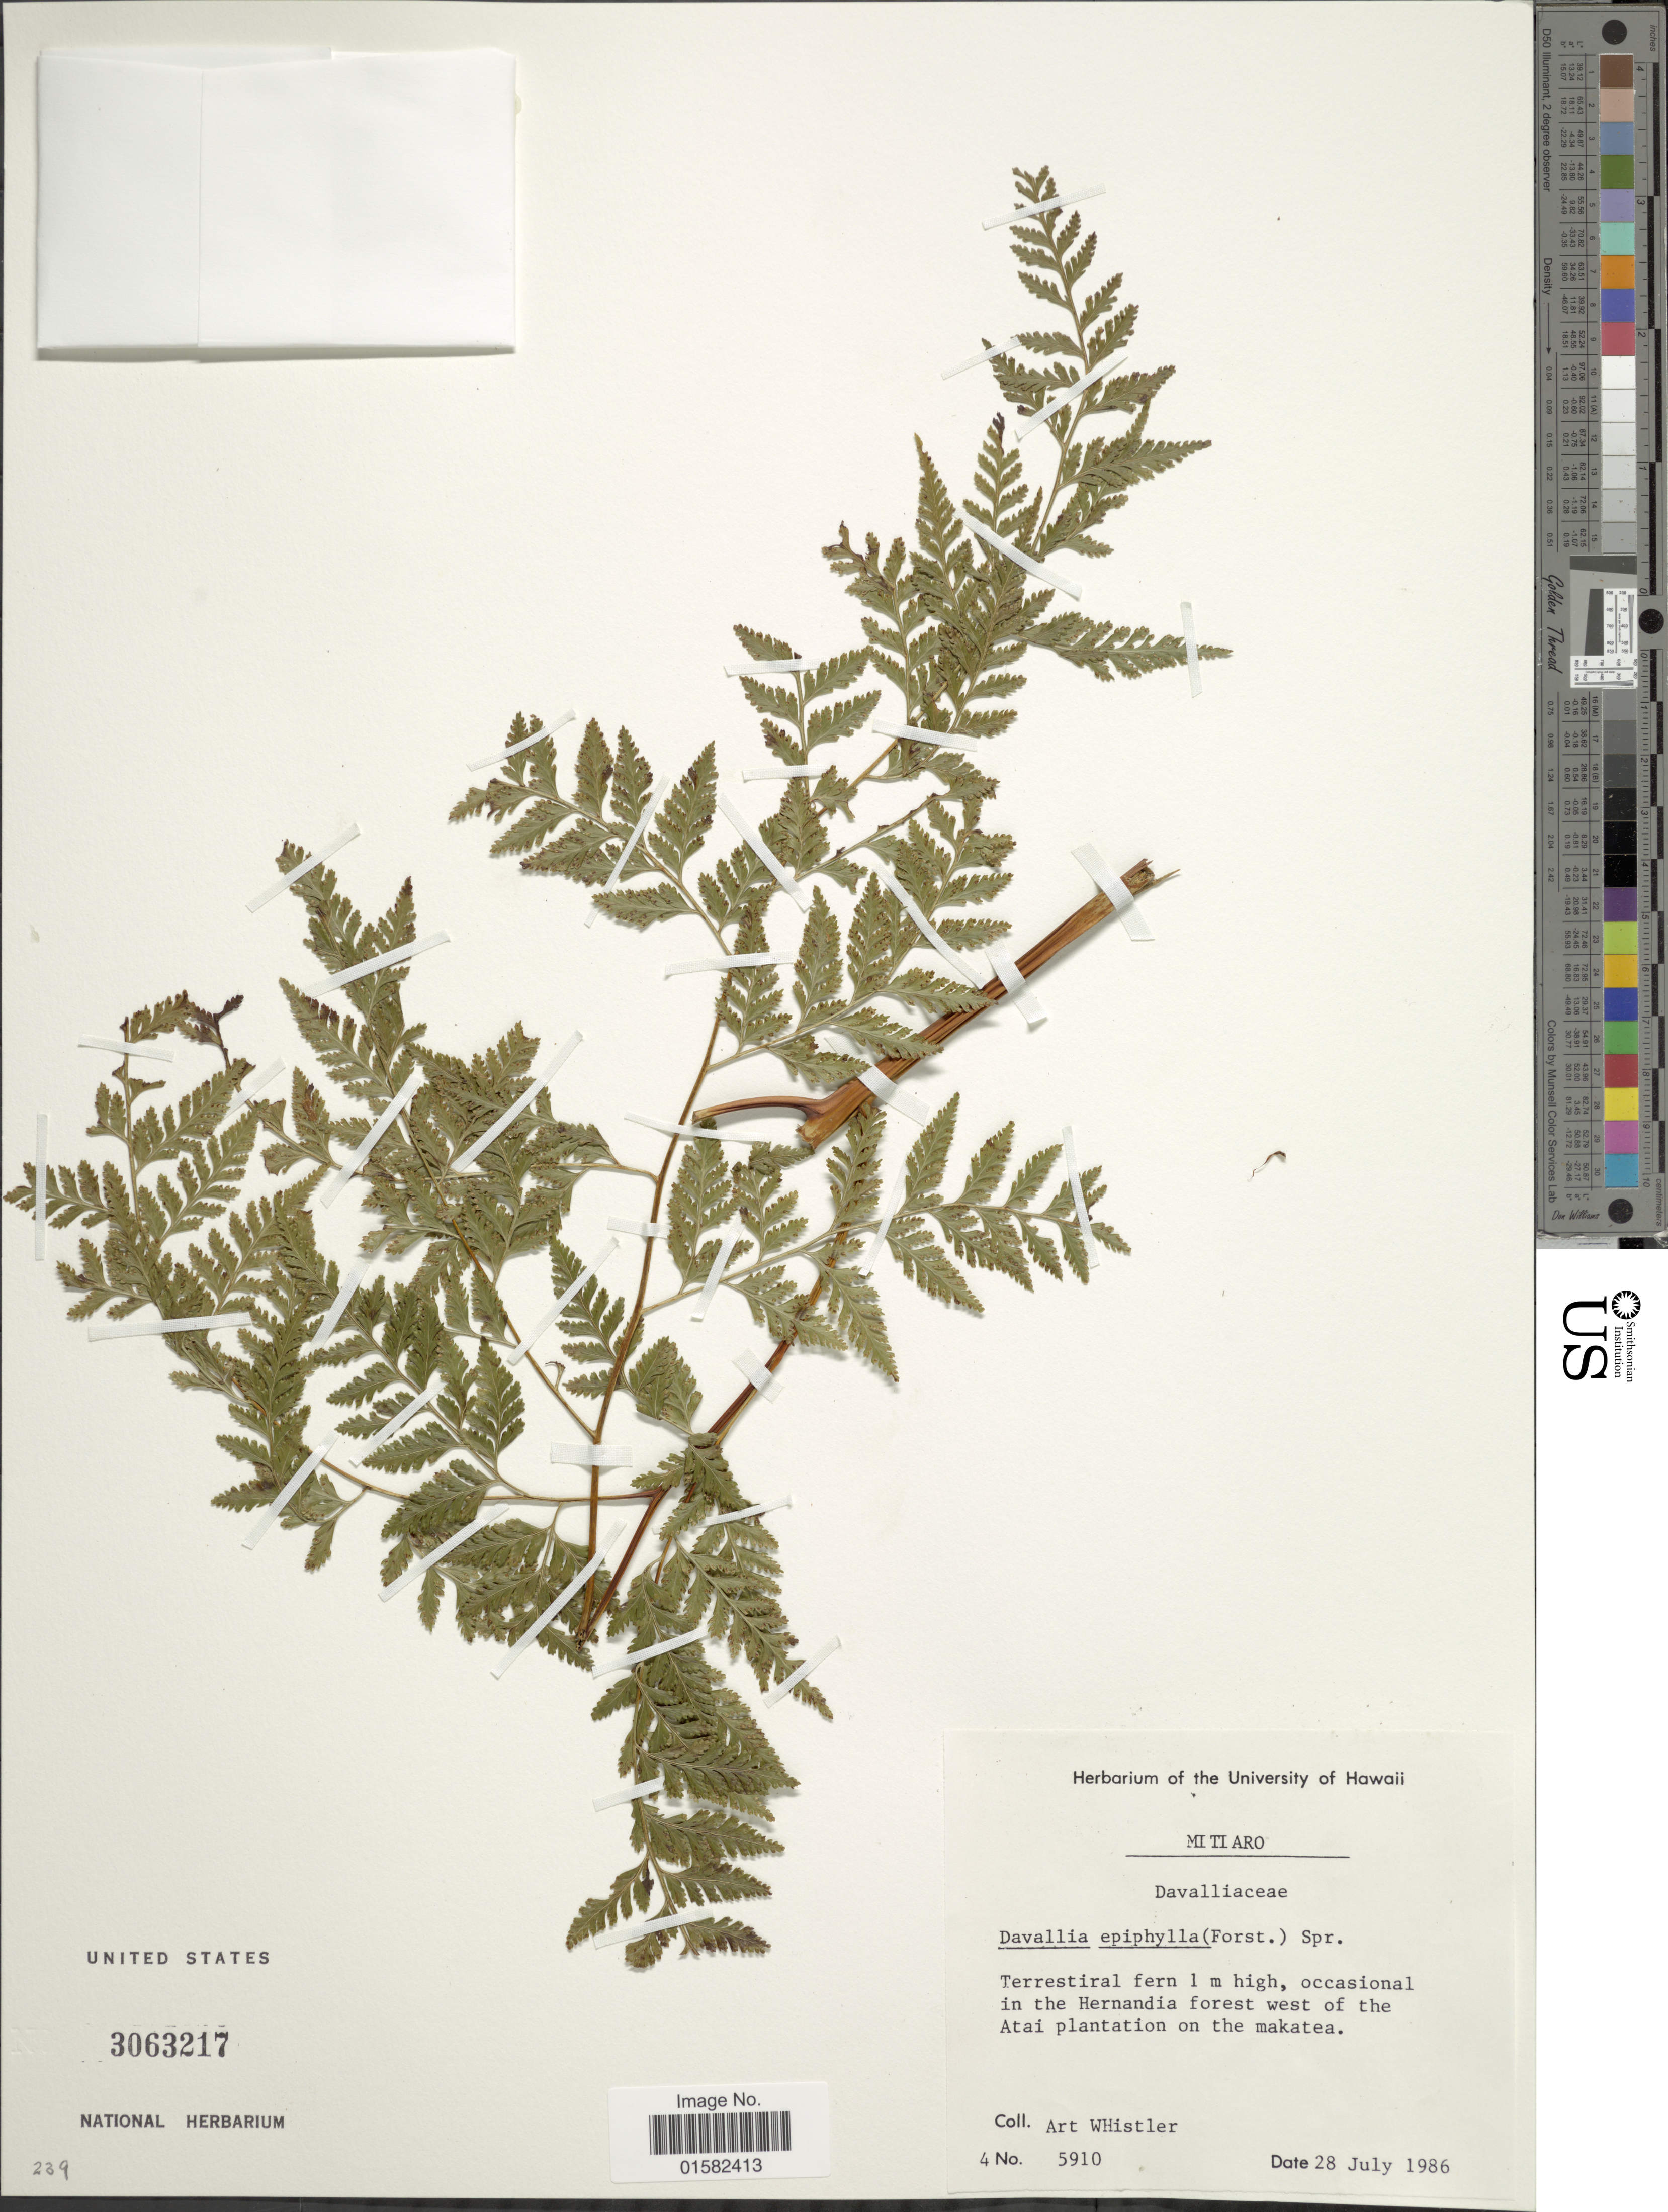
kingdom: Plantae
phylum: Tracheophyta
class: Polypodiopsida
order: Polypodiales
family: Davalliaceae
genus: Wibelia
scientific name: Wibelia denticulata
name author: (Burm. f.) M. Kato & Tsutsumi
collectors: A. Whistler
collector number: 5910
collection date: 1986-07-28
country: Cook Islands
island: Mitiaro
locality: Occasional in the Hernandia forest west of the Atai plantation on the makatea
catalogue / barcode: US 3063217